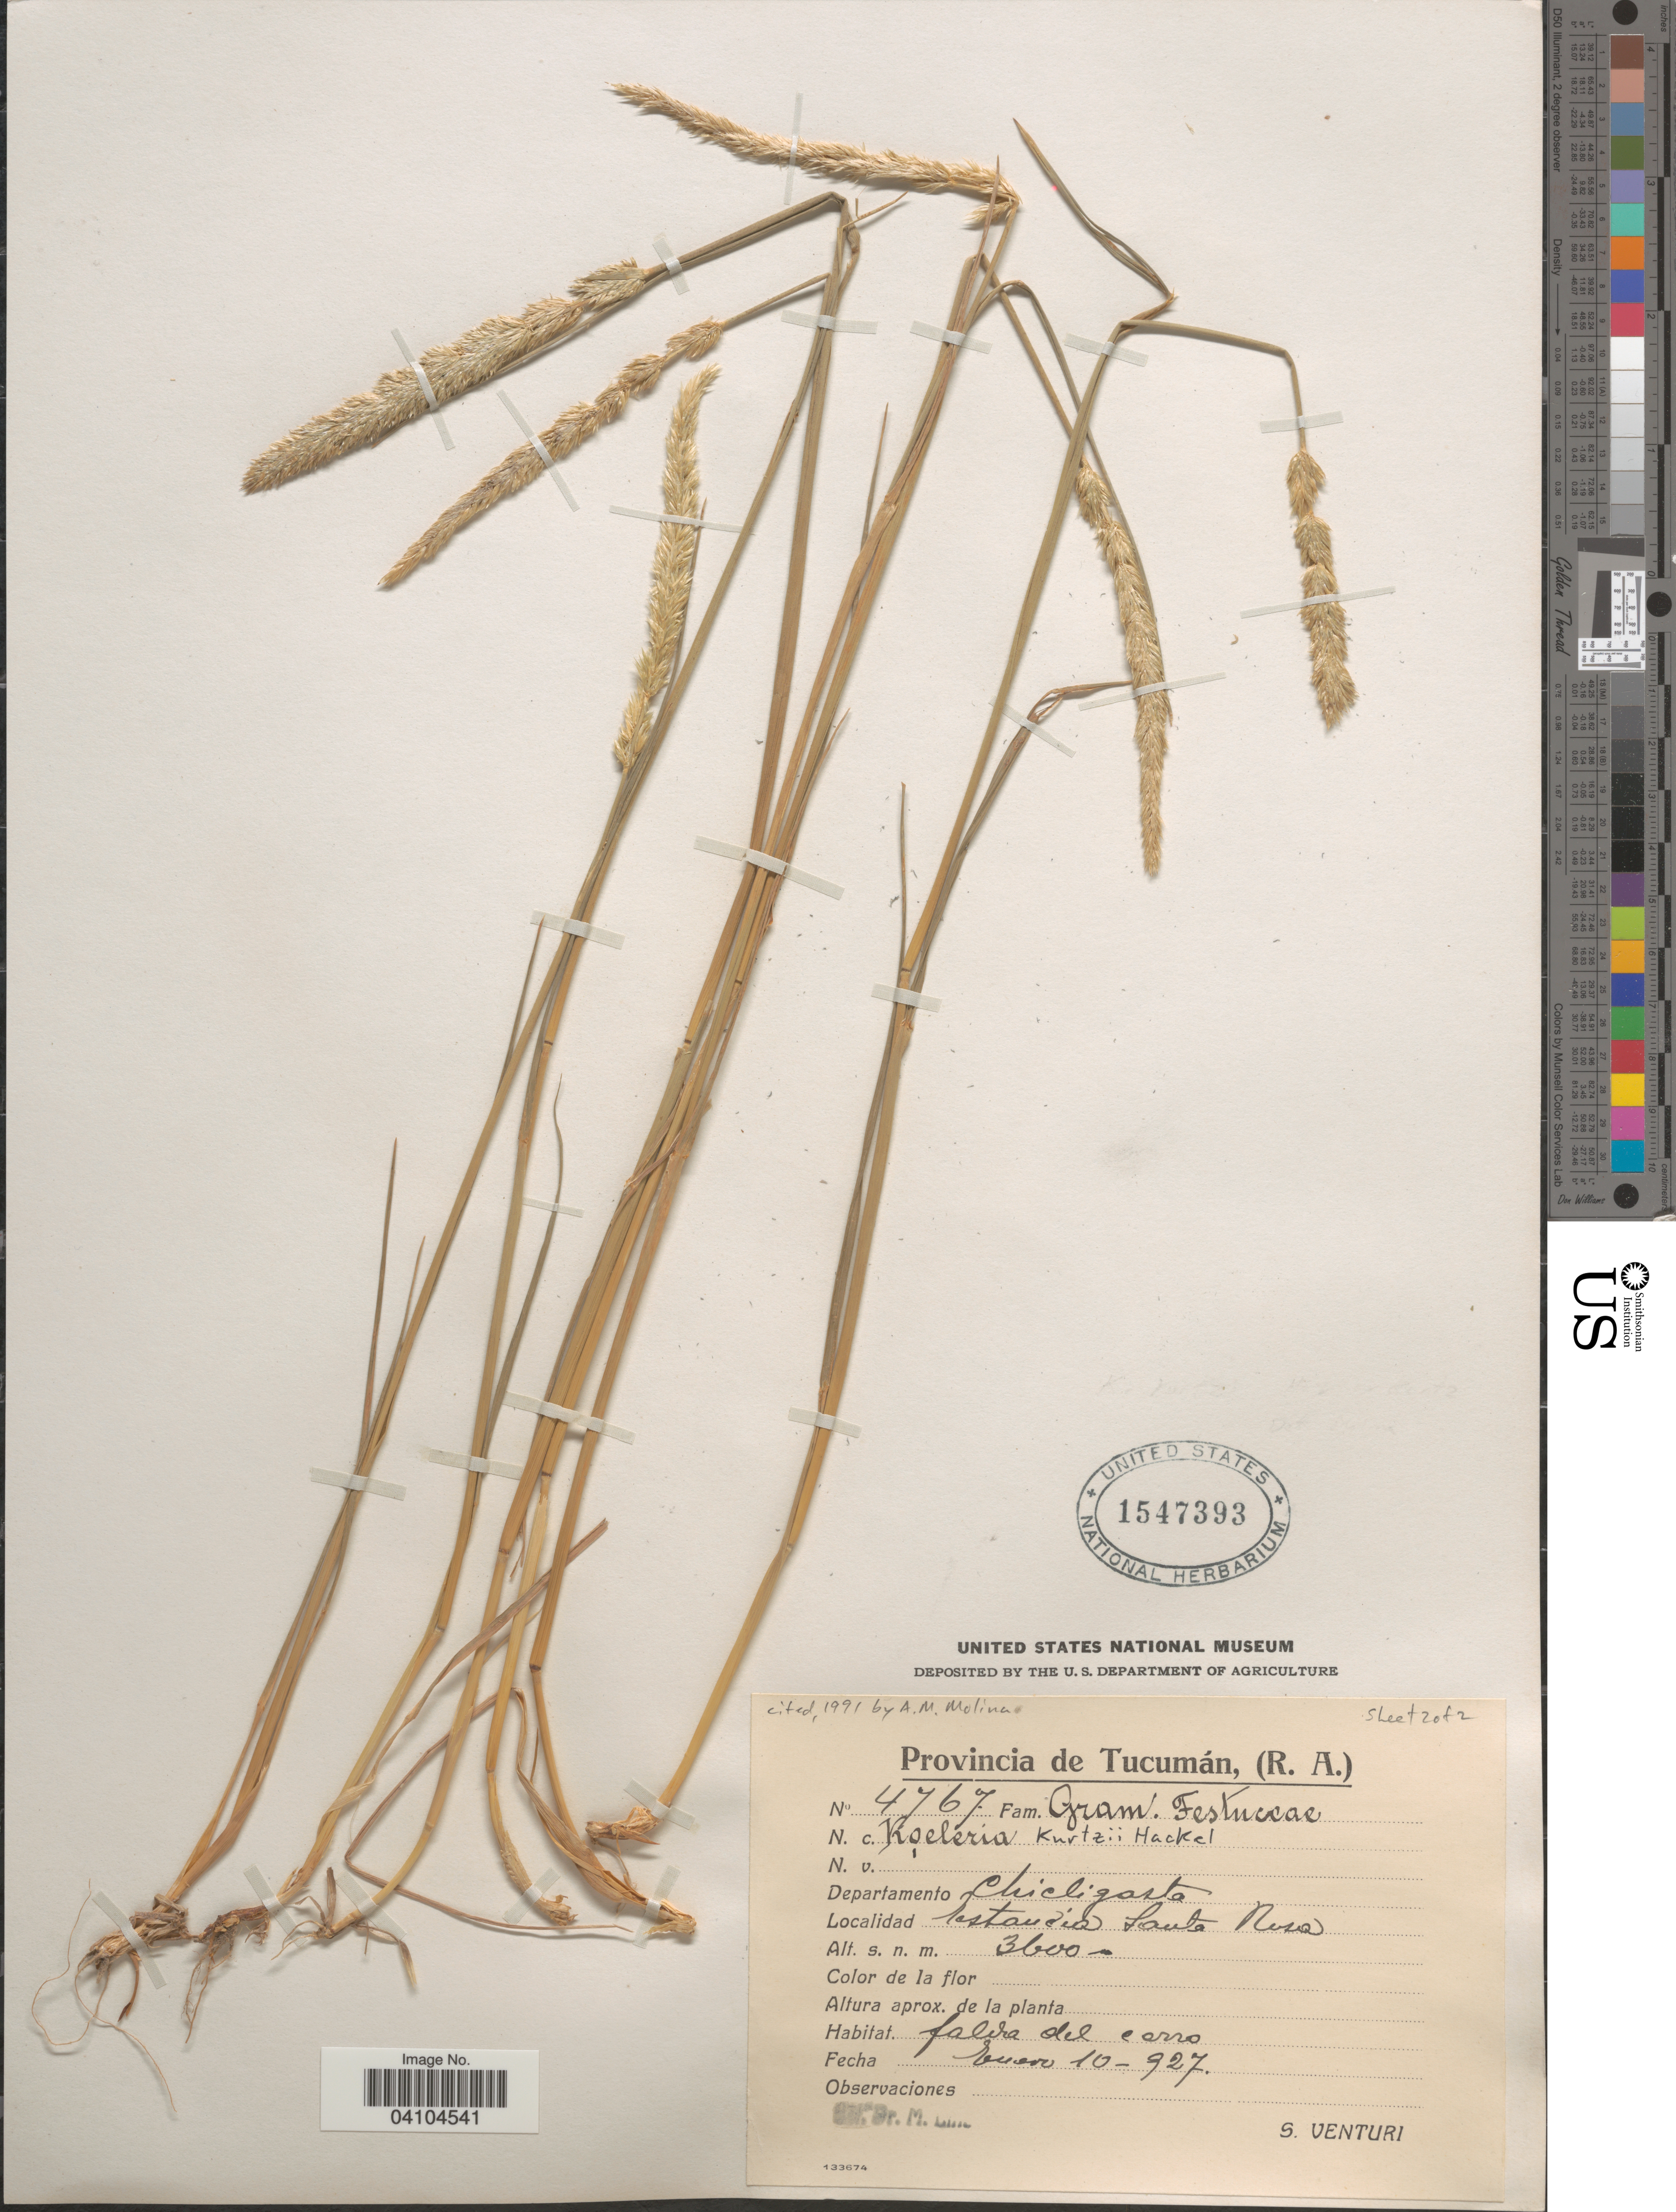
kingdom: Plantae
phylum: Tracheophyta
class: Liliopsida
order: Poales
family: Poaceae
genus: Koeleria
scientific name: Koeleria kurtzii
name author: Hack. ex Kurtz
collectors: S. Venturi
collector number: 4767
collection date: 1927-01-10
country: Argentina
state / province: Tucuman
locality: Departamento Chicligasta. Estancia Santa Rosa. (R. A.).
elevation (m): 3600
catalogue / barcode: US 1547393